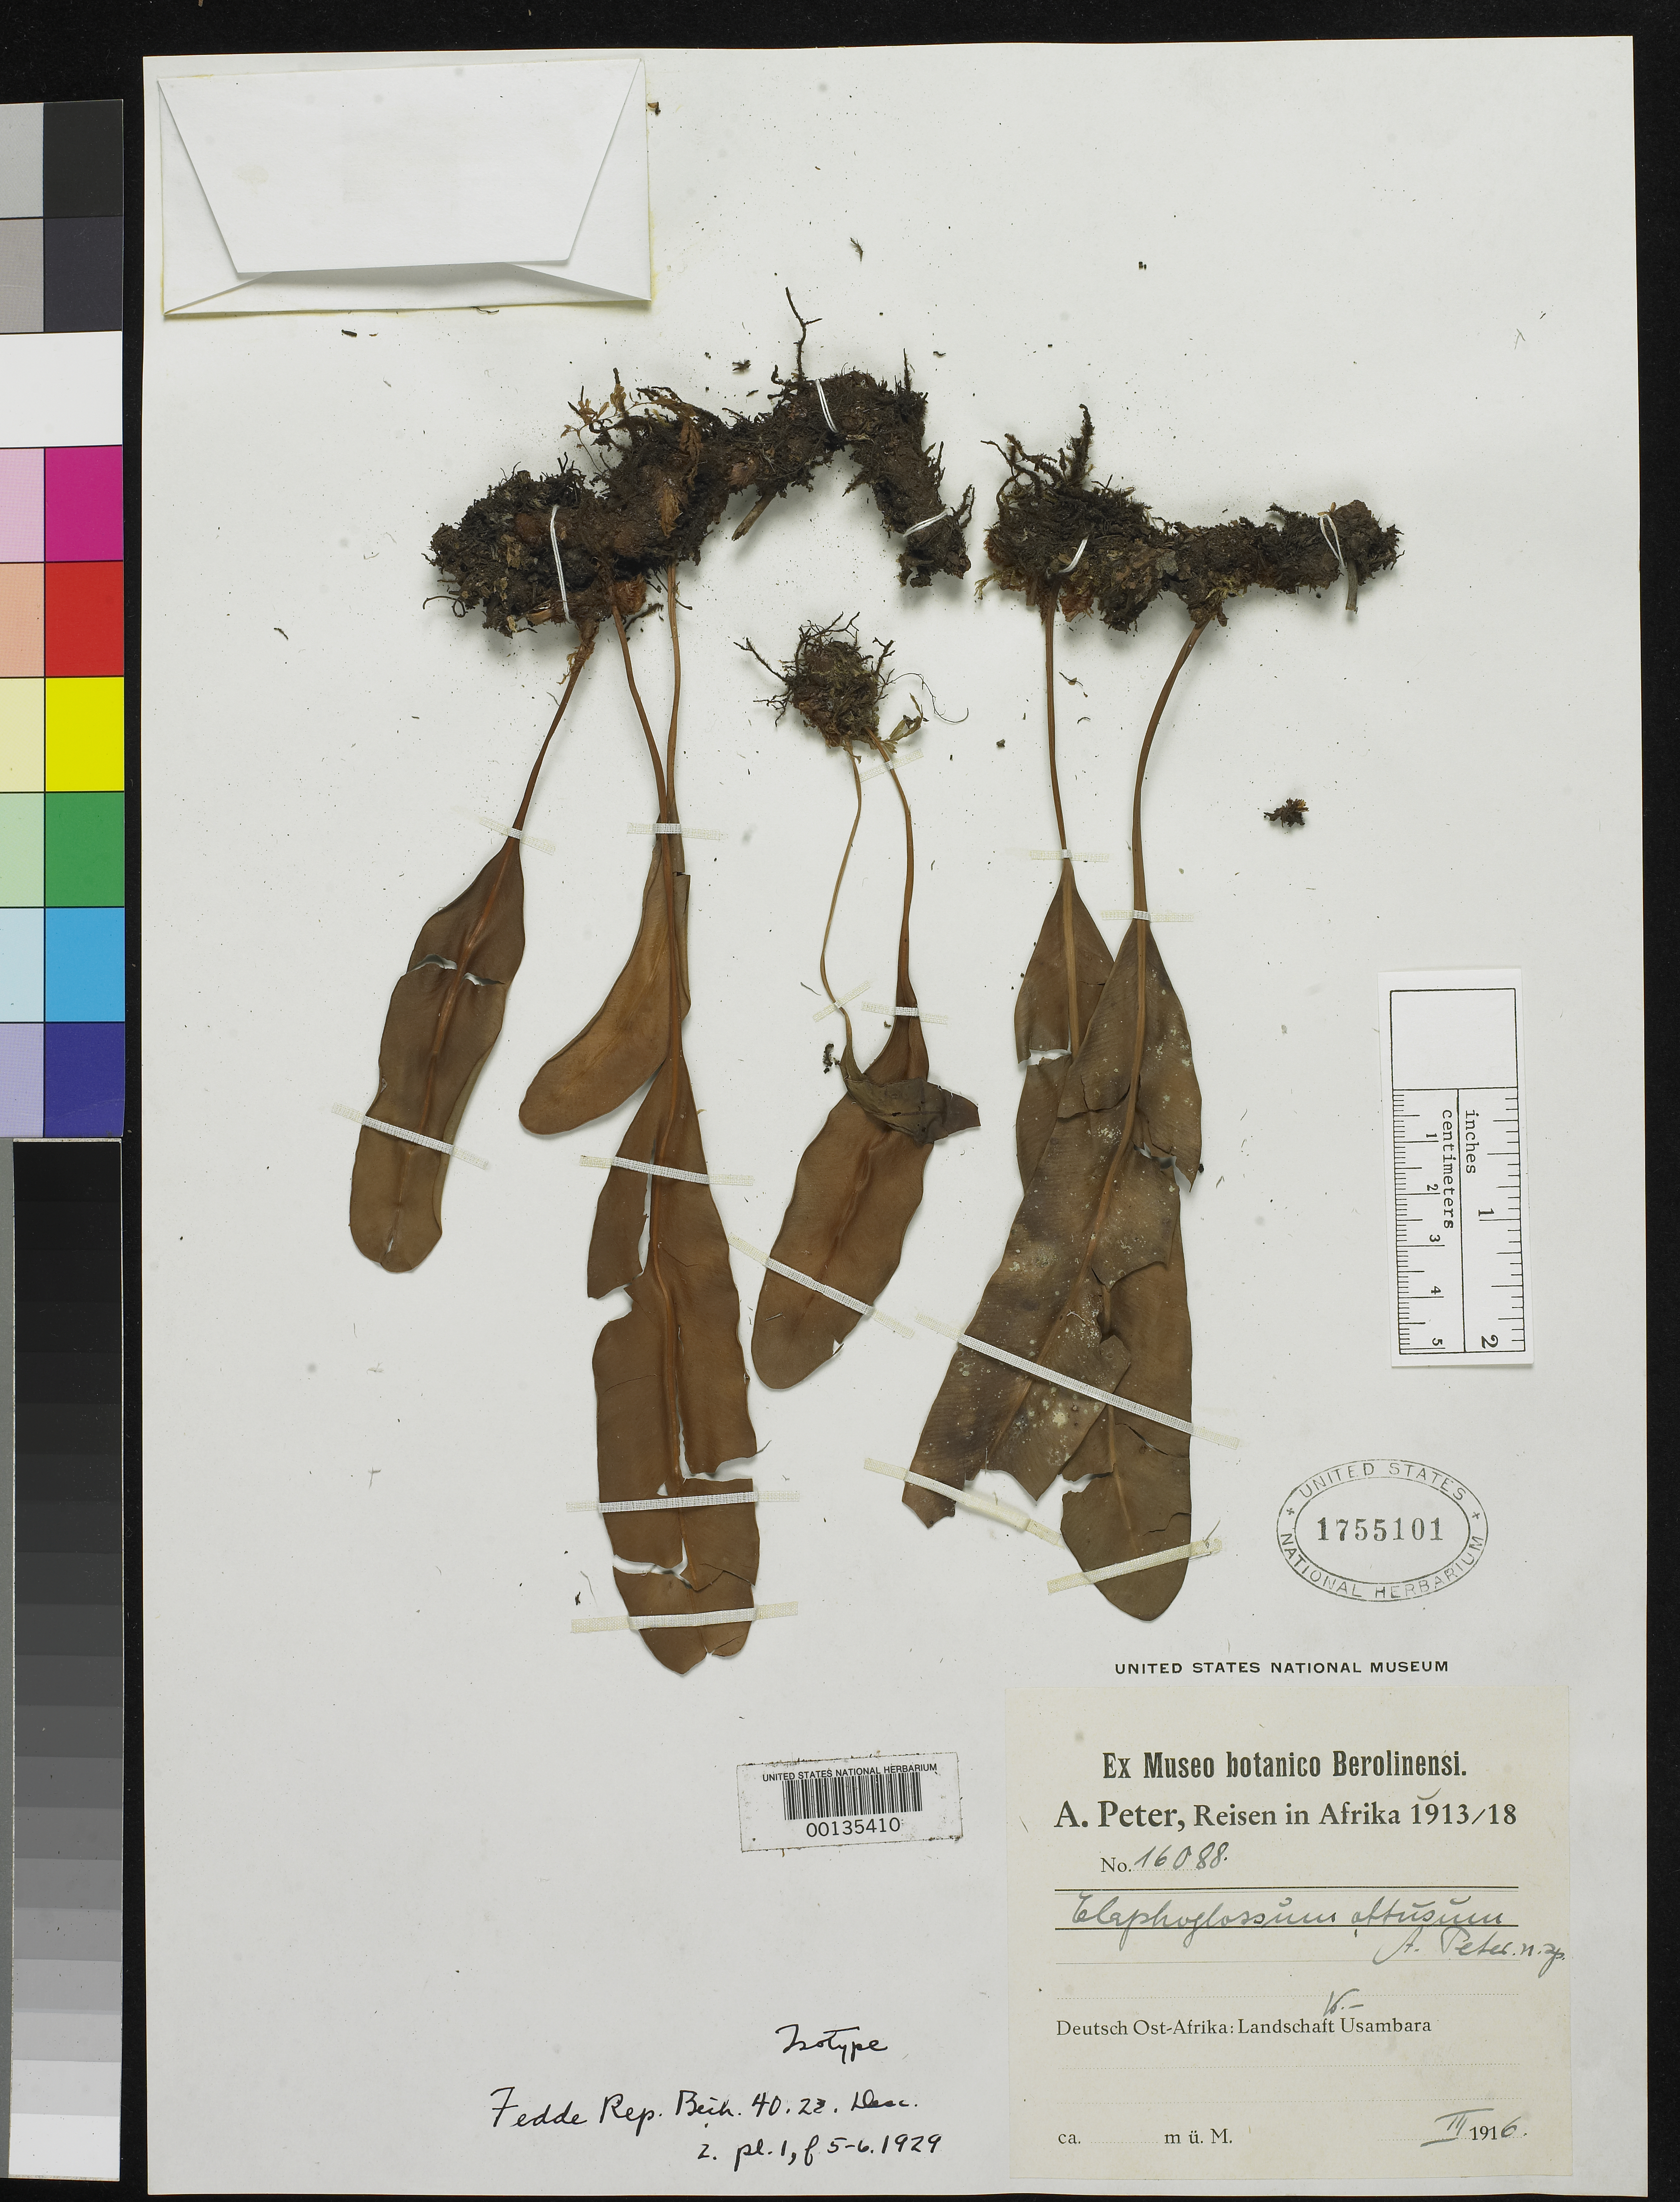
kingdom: Plantae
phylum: Tracheophyta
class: Polypodiopsida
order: Polypodiales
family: Dryopteridaceae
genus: Elaphoglossum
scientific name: Elaphoglossum obtusum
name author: Peter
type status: Isotype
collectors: G. A. Peter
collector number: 16088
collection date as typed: Mar 1916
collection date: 1916-03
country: Kenya / Tanzania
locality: Usambara. [Usambara is either town in Namibia or mountains in Kenya & Tanzania].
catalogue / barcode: US 1755101